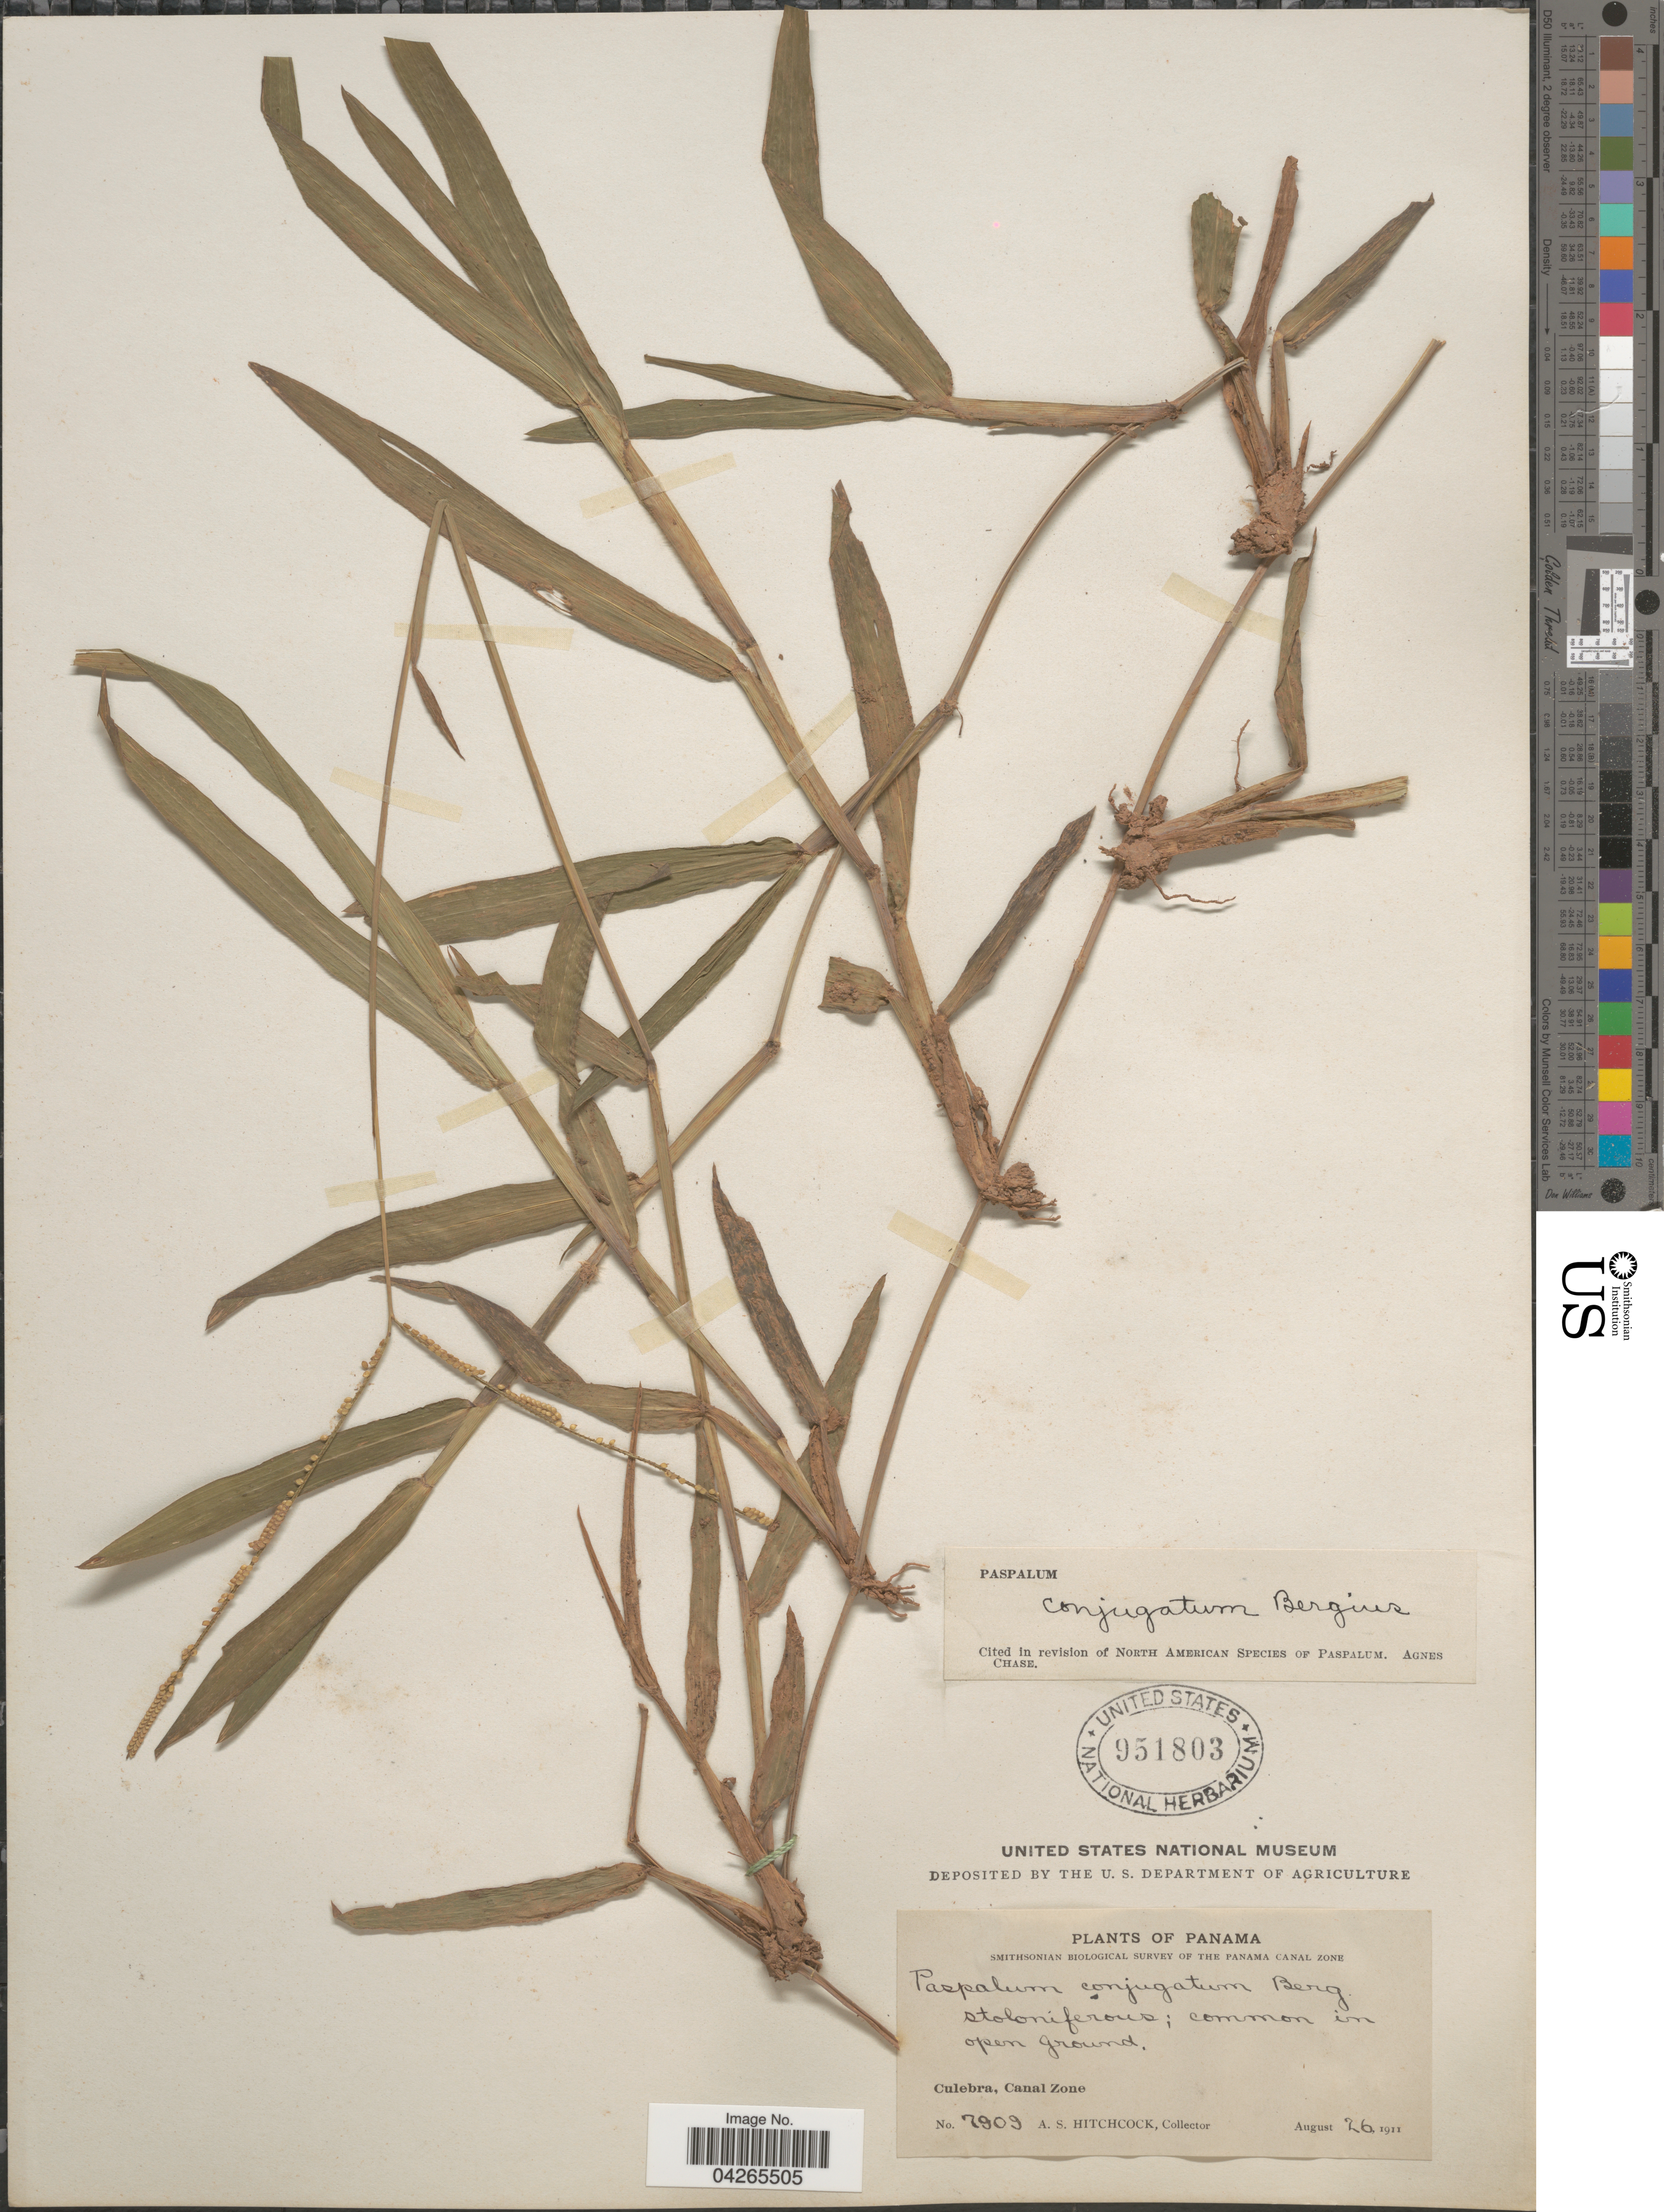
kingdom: Plantae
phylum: Tracheophyta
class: Liliopsida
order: Poales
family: Poaceae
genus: Paspalum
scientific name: Paspalum conjugatum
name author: P.J. Bergius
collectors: A. S. Hitchcock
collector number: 7909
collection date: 1911-08-26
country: Panama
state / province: Colón / Panamá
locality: Smithsonian Biological Survey of the Panama Canal Zone. Culebra, Canal Zone.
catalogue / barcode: US 951803